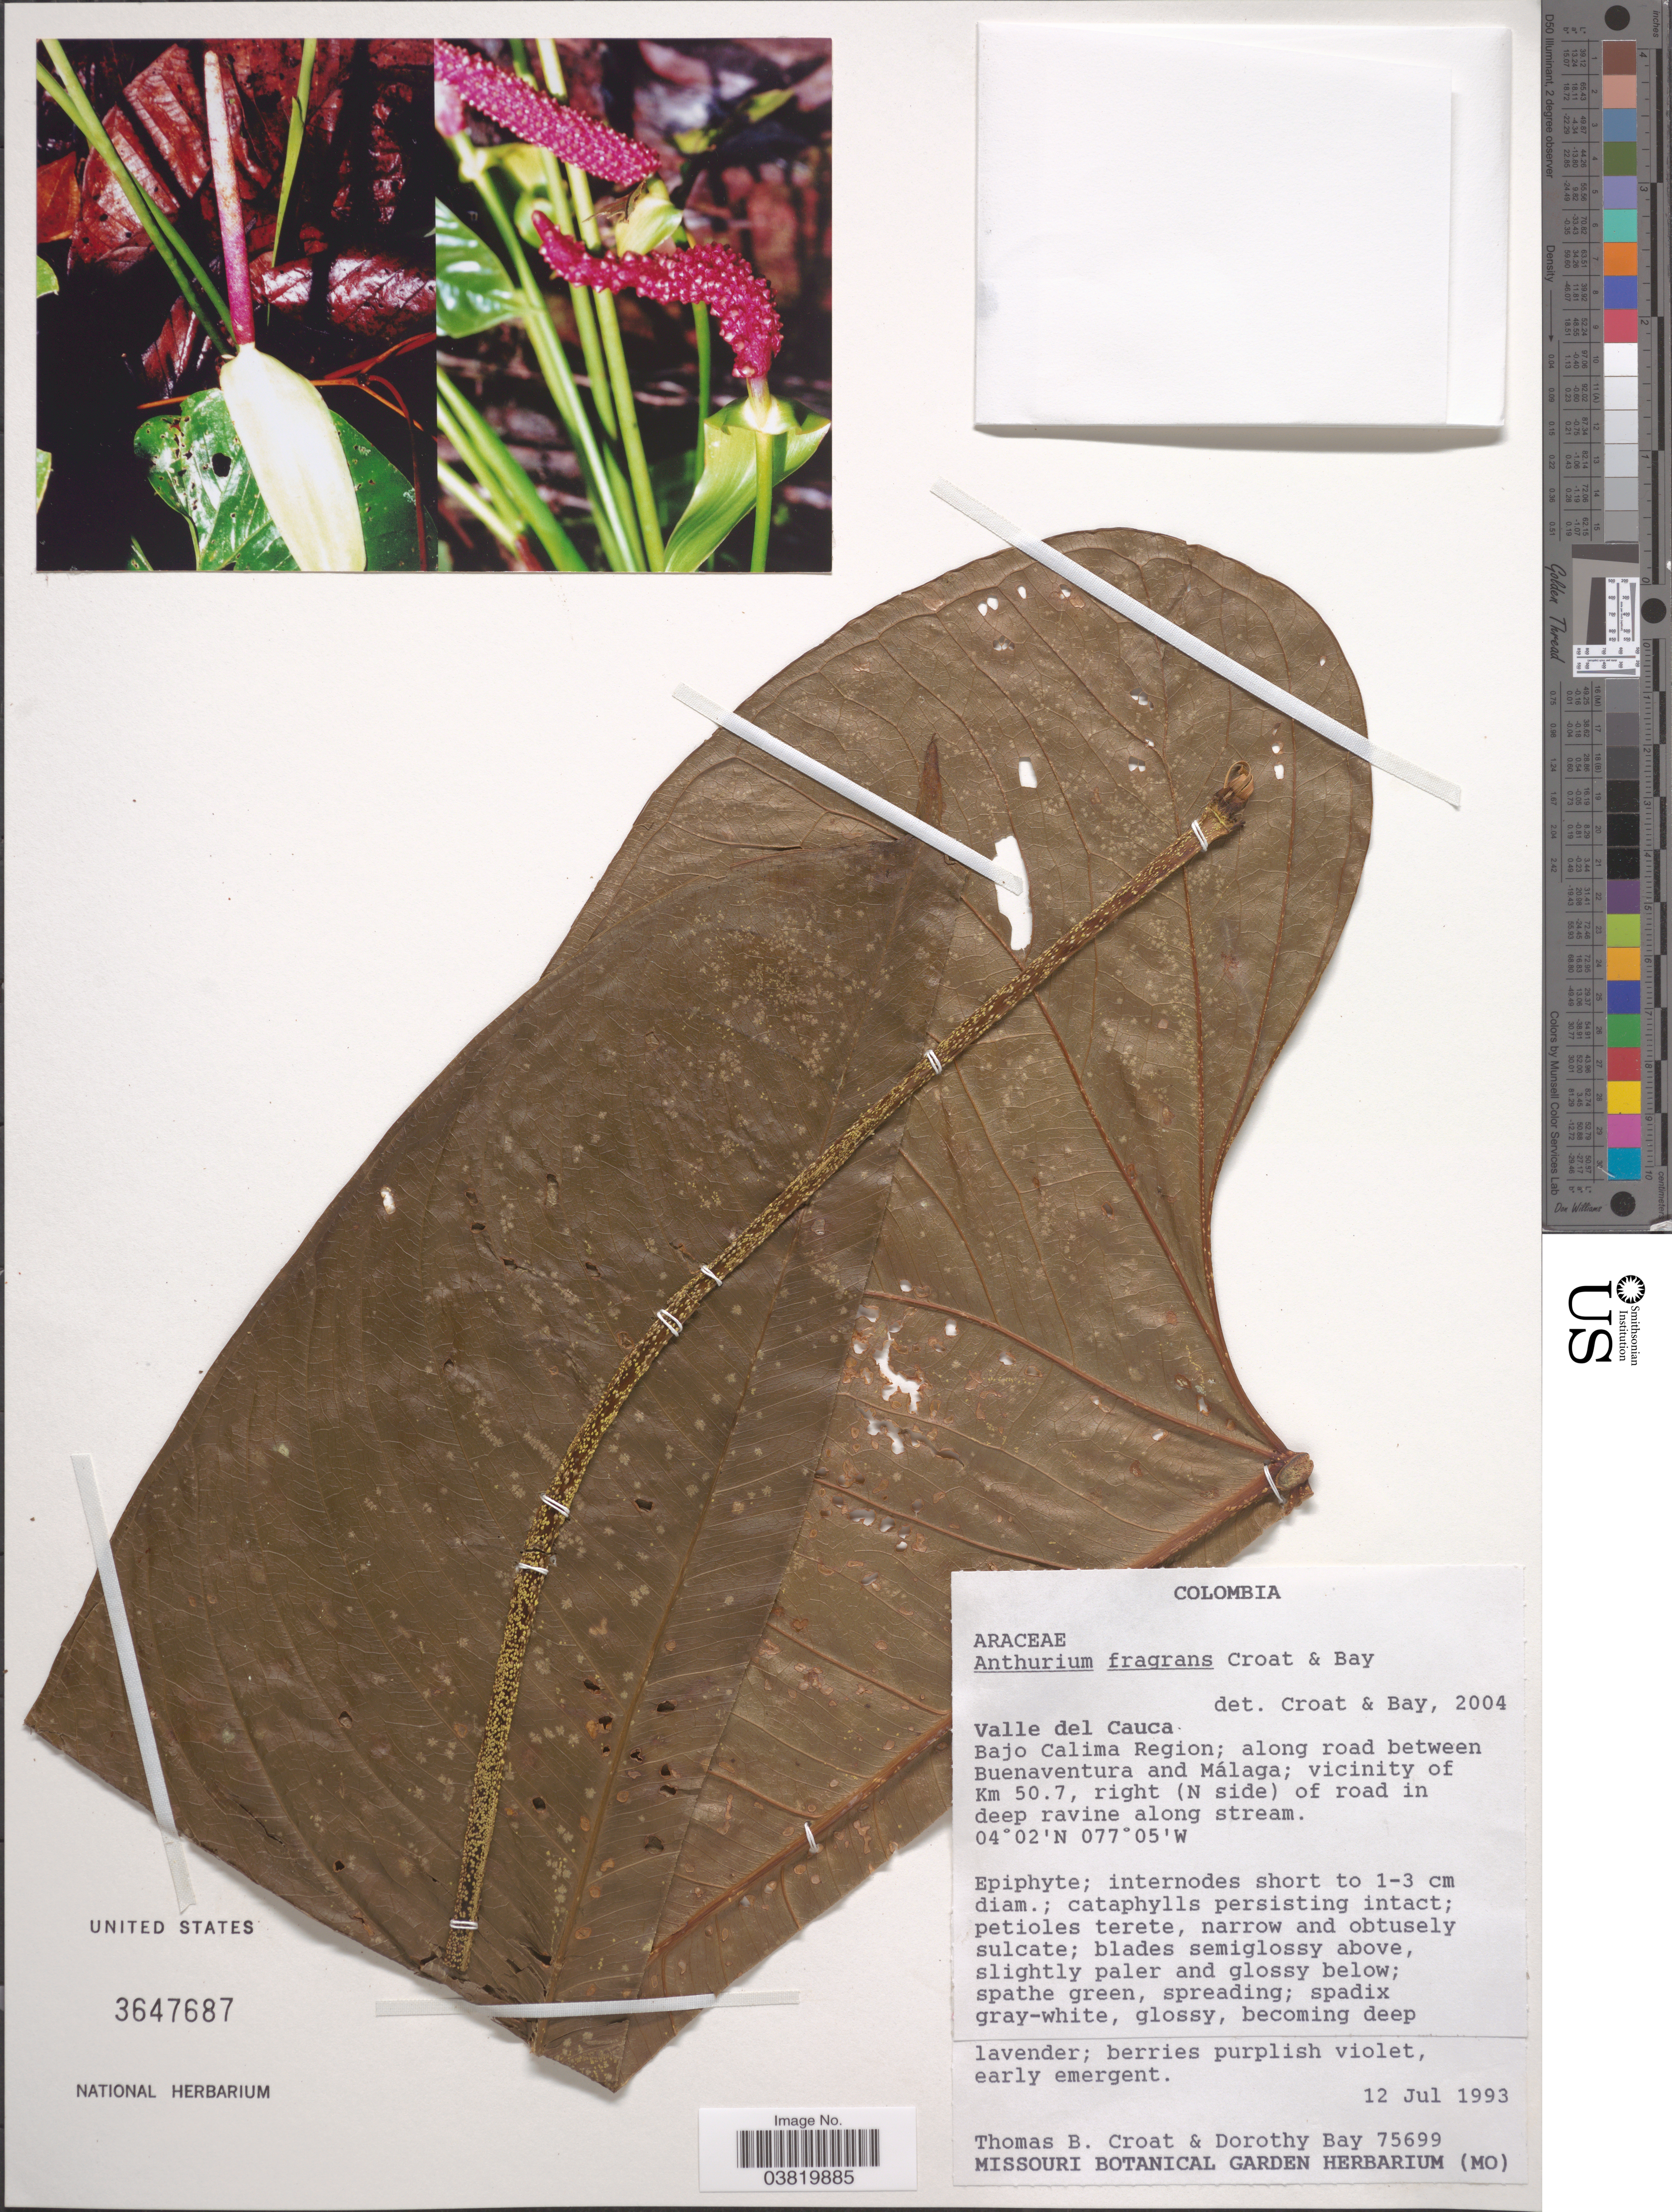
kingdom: Plantae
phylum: Tracheophyta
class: Liliopsida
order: Alismatales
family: Araceae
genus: Anthurium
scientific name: Anthurium fragrans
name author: Croat & D.C. Bay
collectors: T. B. Croat & D. C. Bay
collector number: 75699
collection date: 1993-07-12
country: Colombia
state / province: Valle del Cauca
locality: Bajo Calima Region; along road between Buenaventura and Málaga; vicinity of Km 50.7, right (N side).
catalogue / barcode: US 3647687